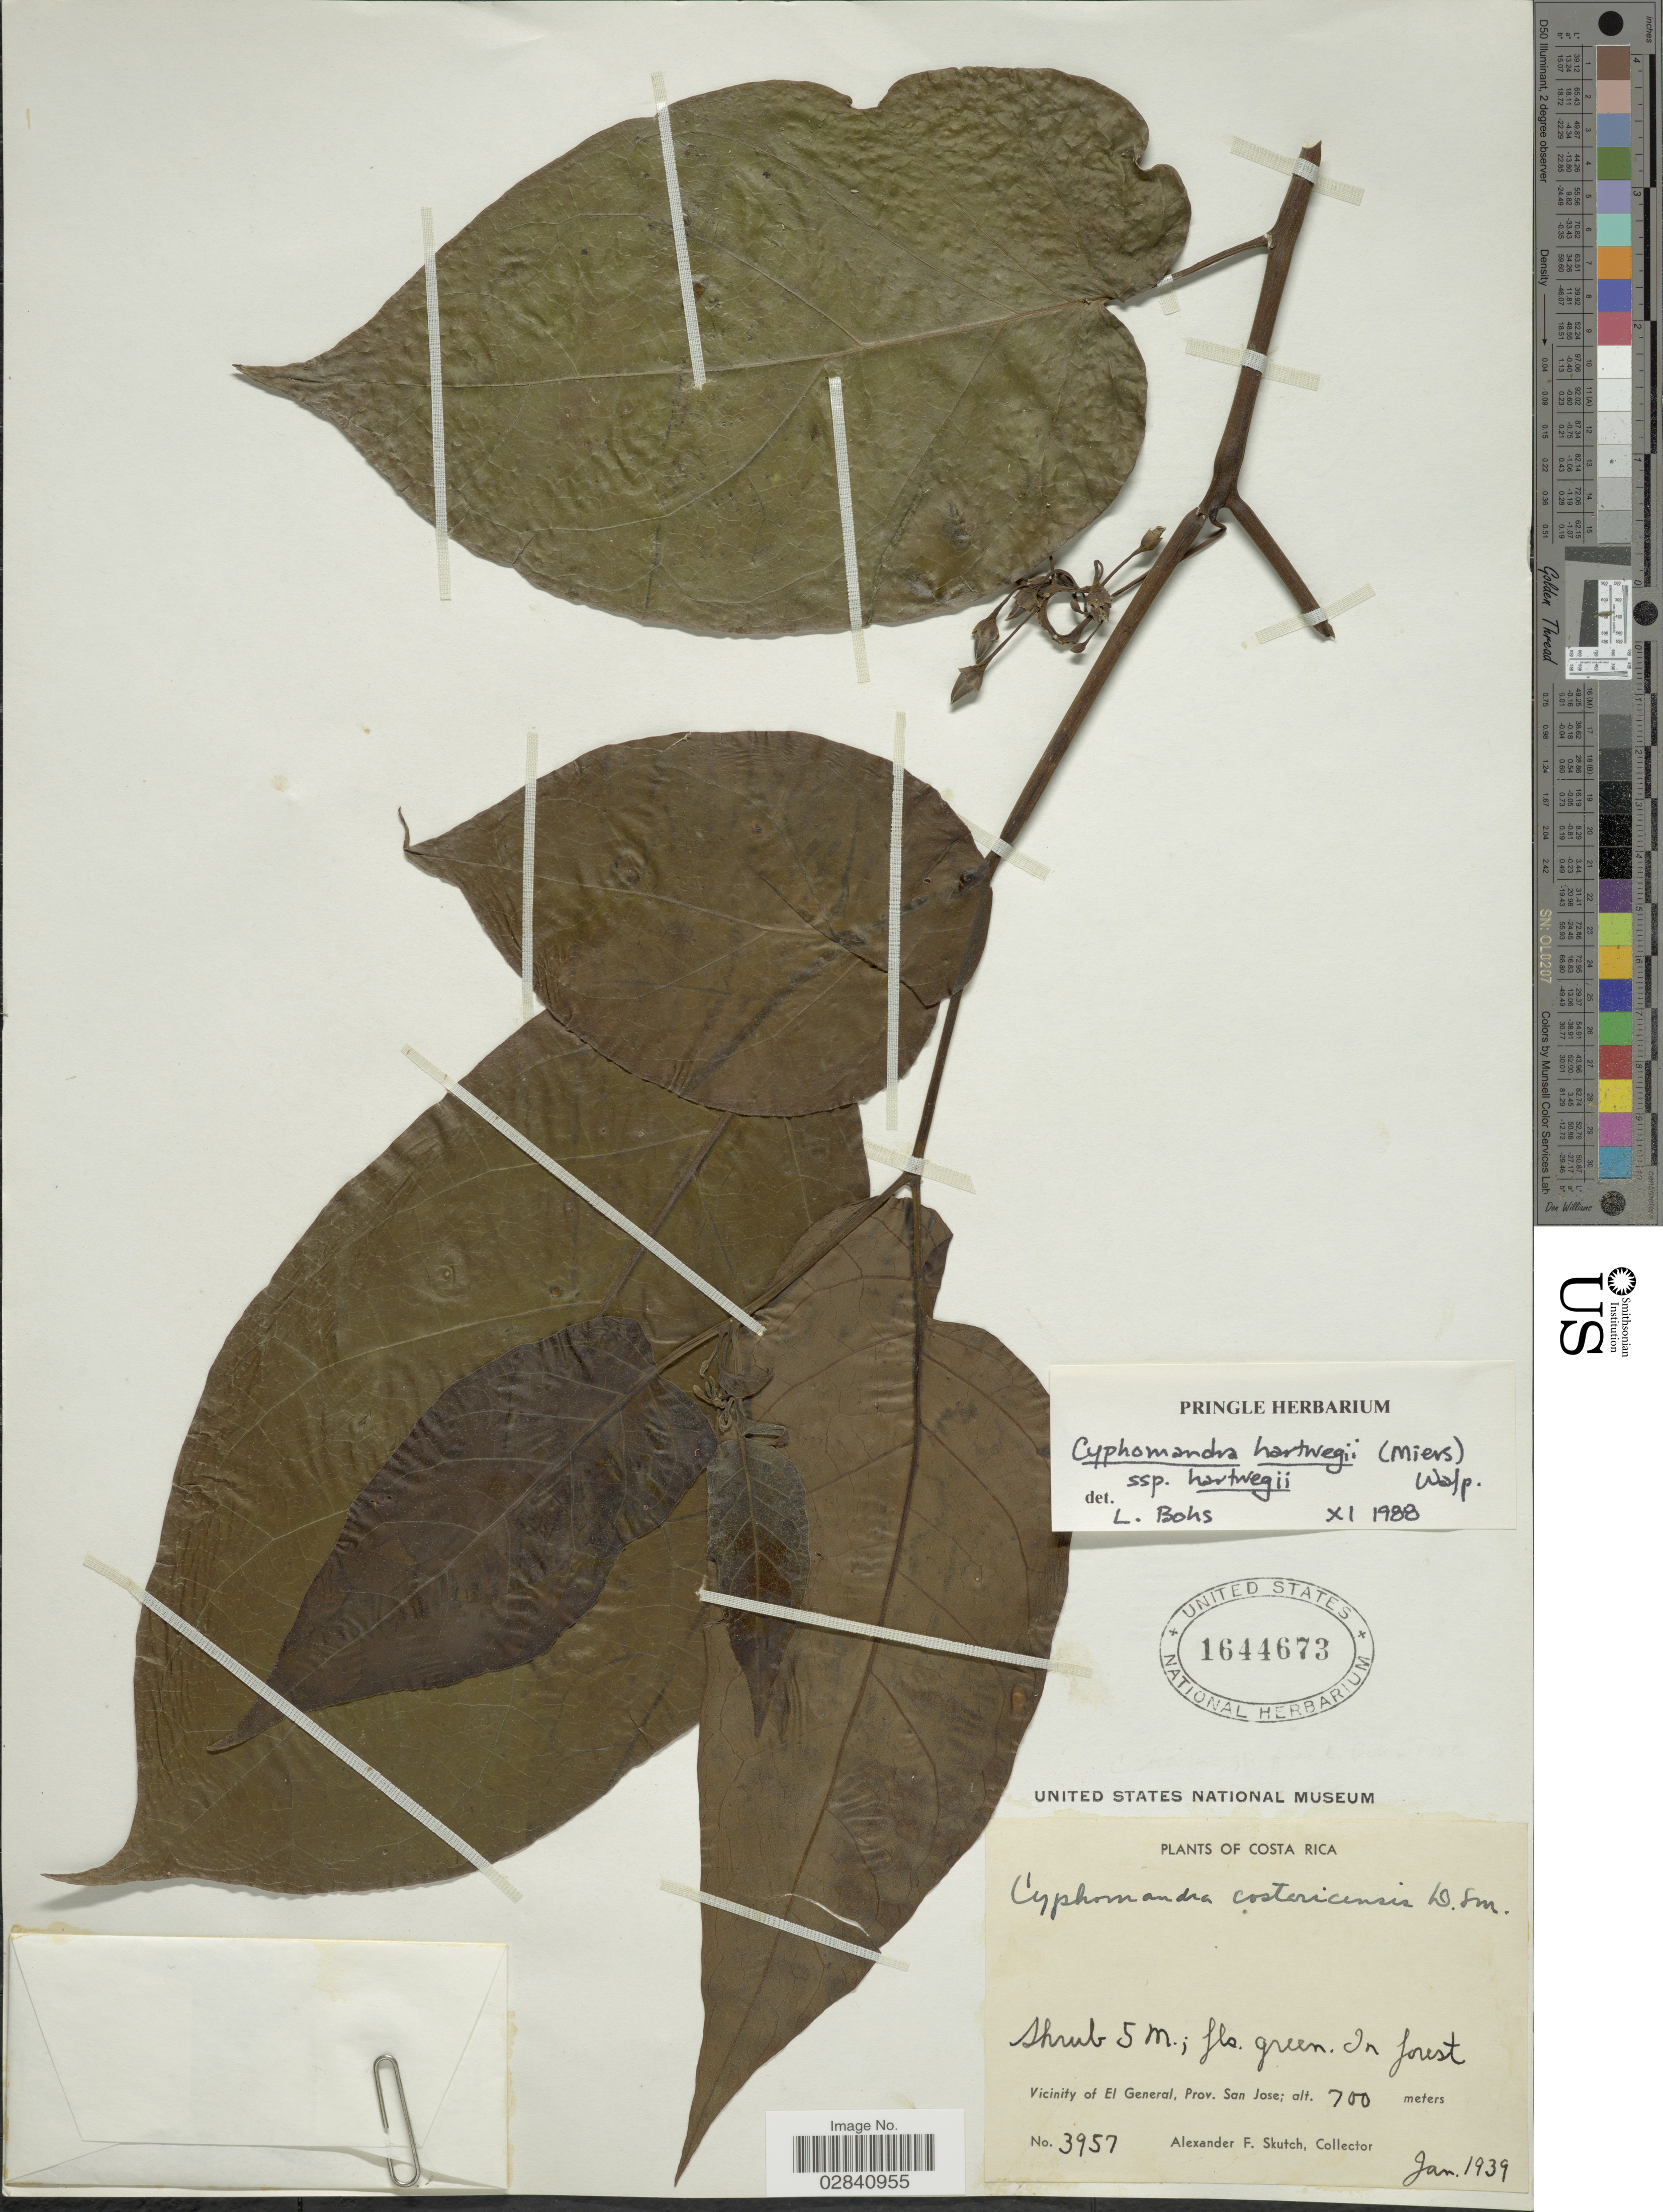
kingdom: Plantae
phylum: Tracheophyta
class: Magnoliopsida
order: Solanales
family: Solanaceae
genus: Cyphomandra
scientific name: Cyphomandra hartwegii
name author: (Miers) Sendtn. ex Walp.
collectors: A. F. Skutch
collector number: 3957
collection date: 1939-01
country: Costa Rica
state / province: San José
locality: Vicinity of El General, Prov. San Jose.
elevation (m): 700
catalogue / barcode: US 1644673